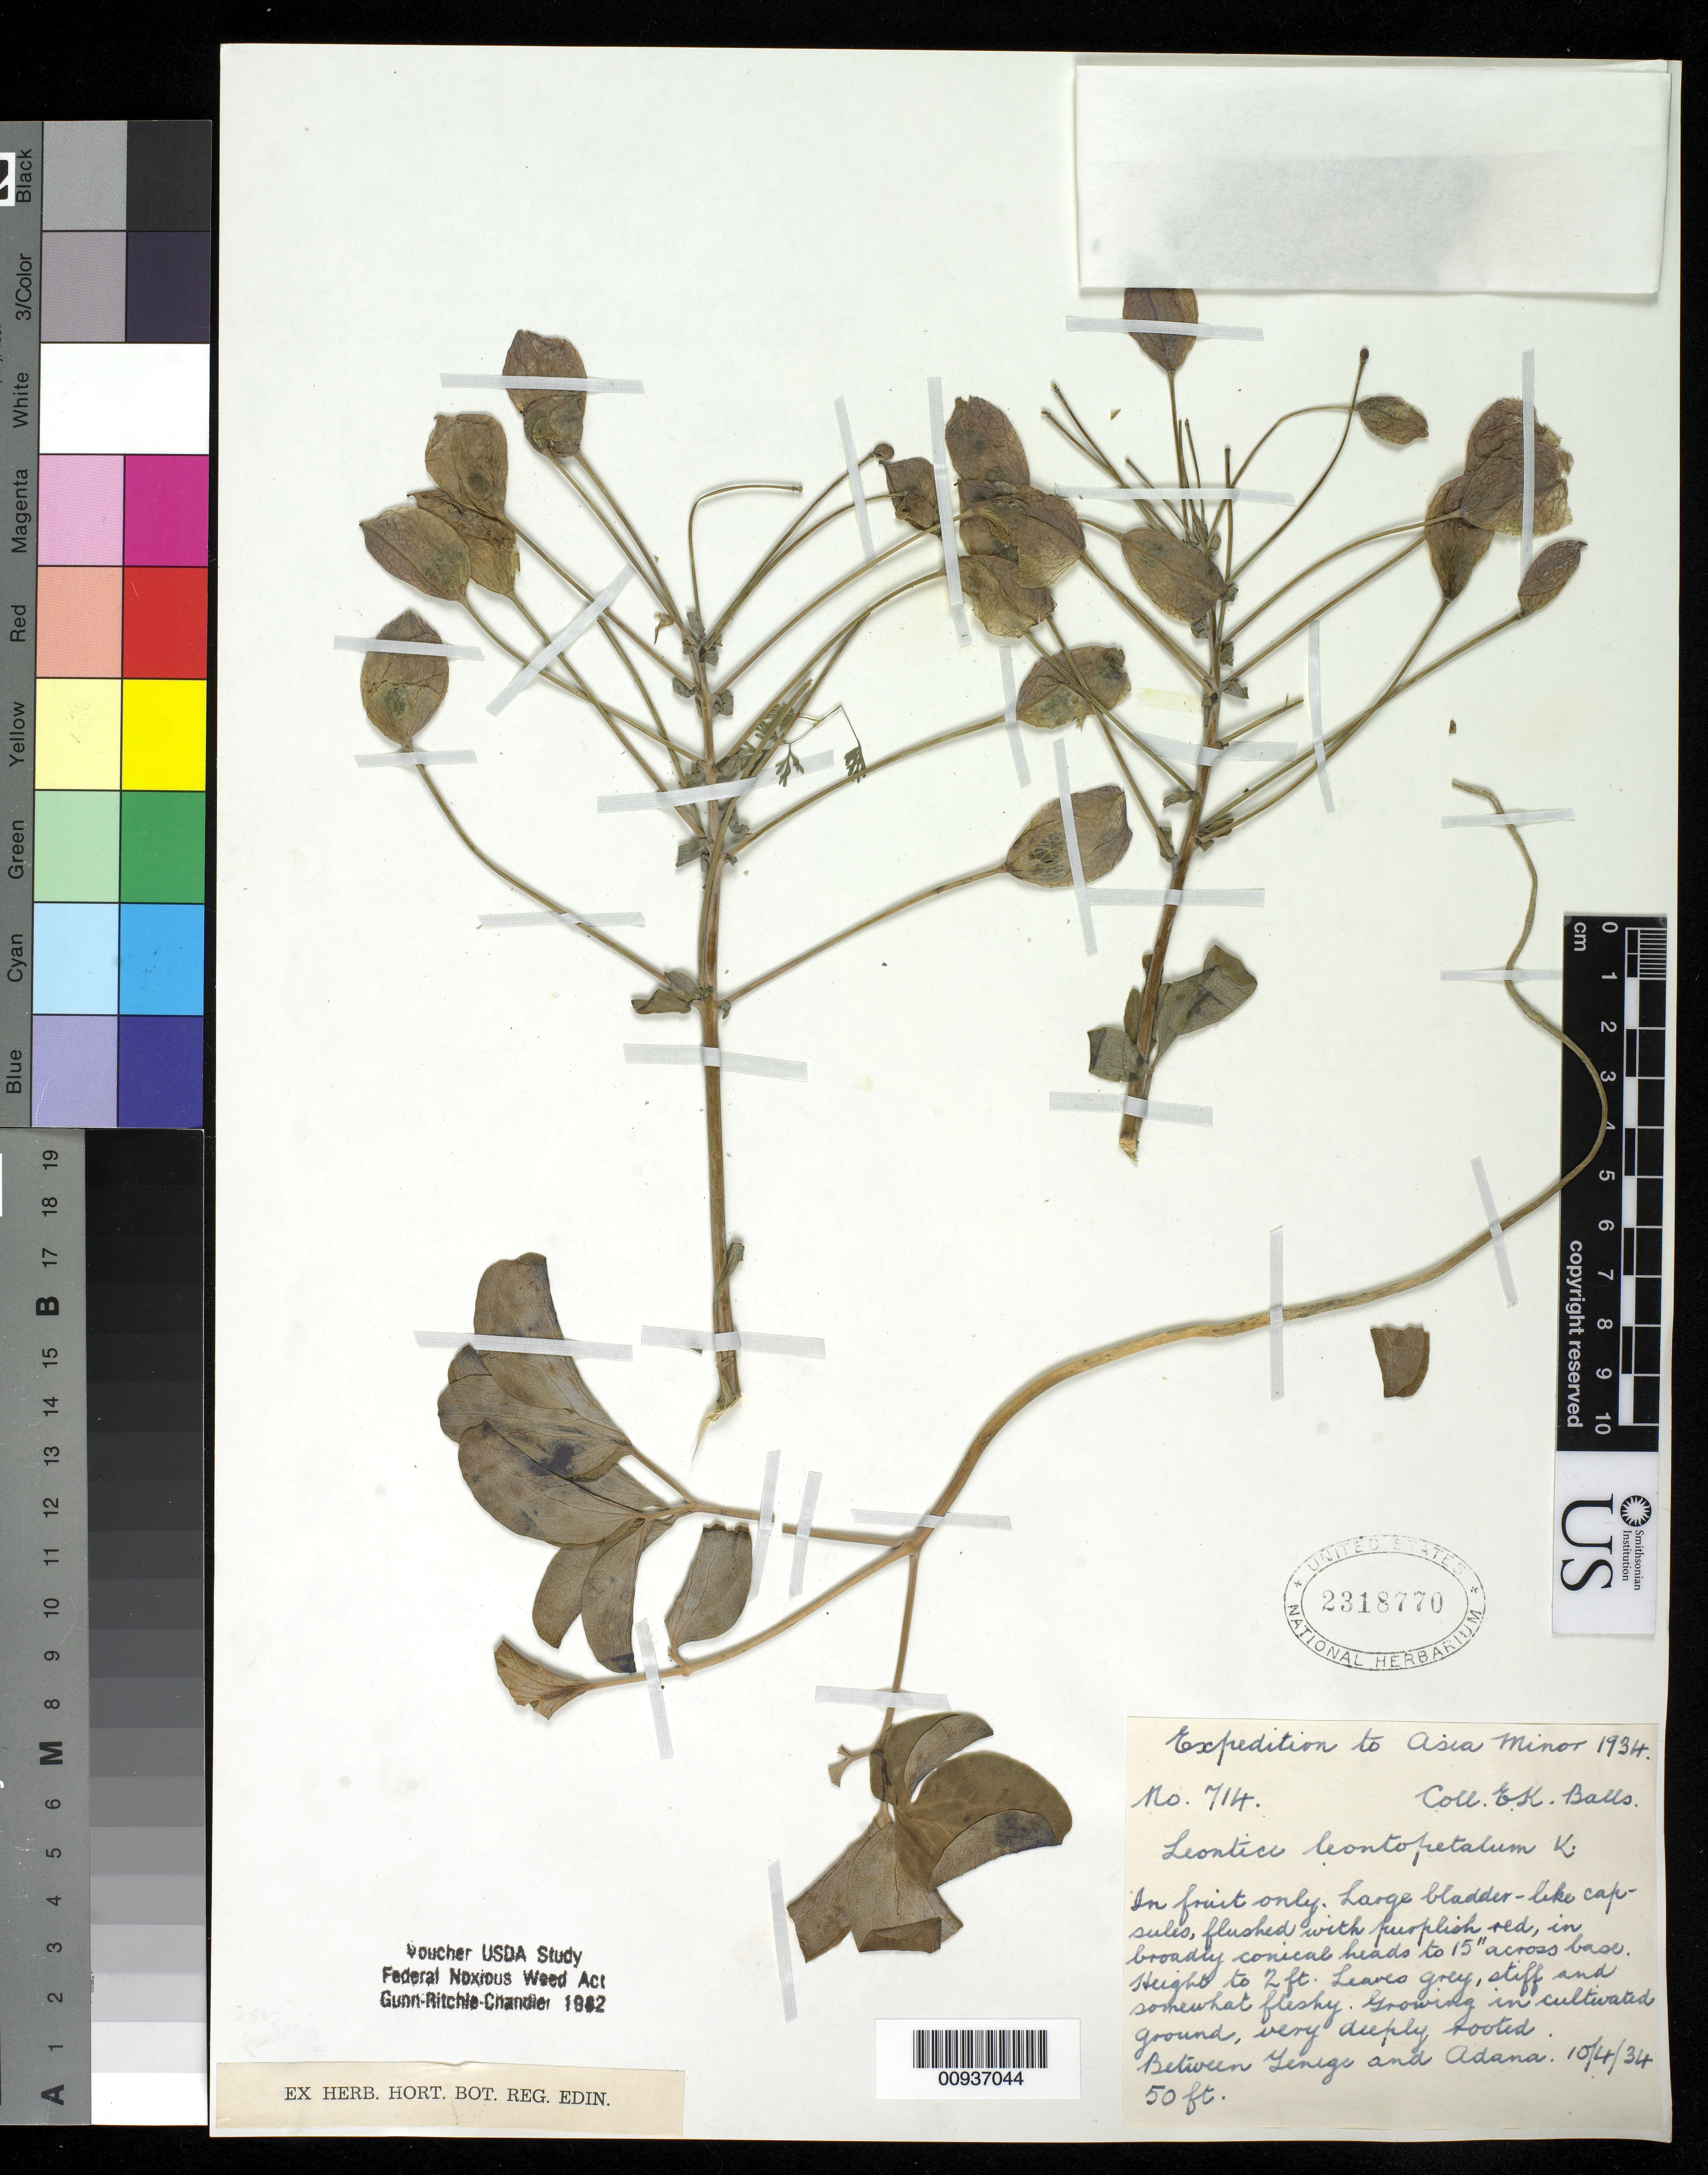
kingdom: Plantae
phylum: Tracheophyta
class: Magnoliopsida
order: Ranunculales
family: Berberidaceae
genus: Leontice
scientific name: Leontice leontopetalum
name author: L.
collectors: E. K. Balls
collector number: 714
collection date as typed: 10 Apr 1934 or 04 Oct 1934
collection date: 1934-04-10 or 1934-10-04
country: Turkey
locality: Asia Minor. Between Yenige and Adana.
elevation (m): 15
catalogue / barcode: US 2318770